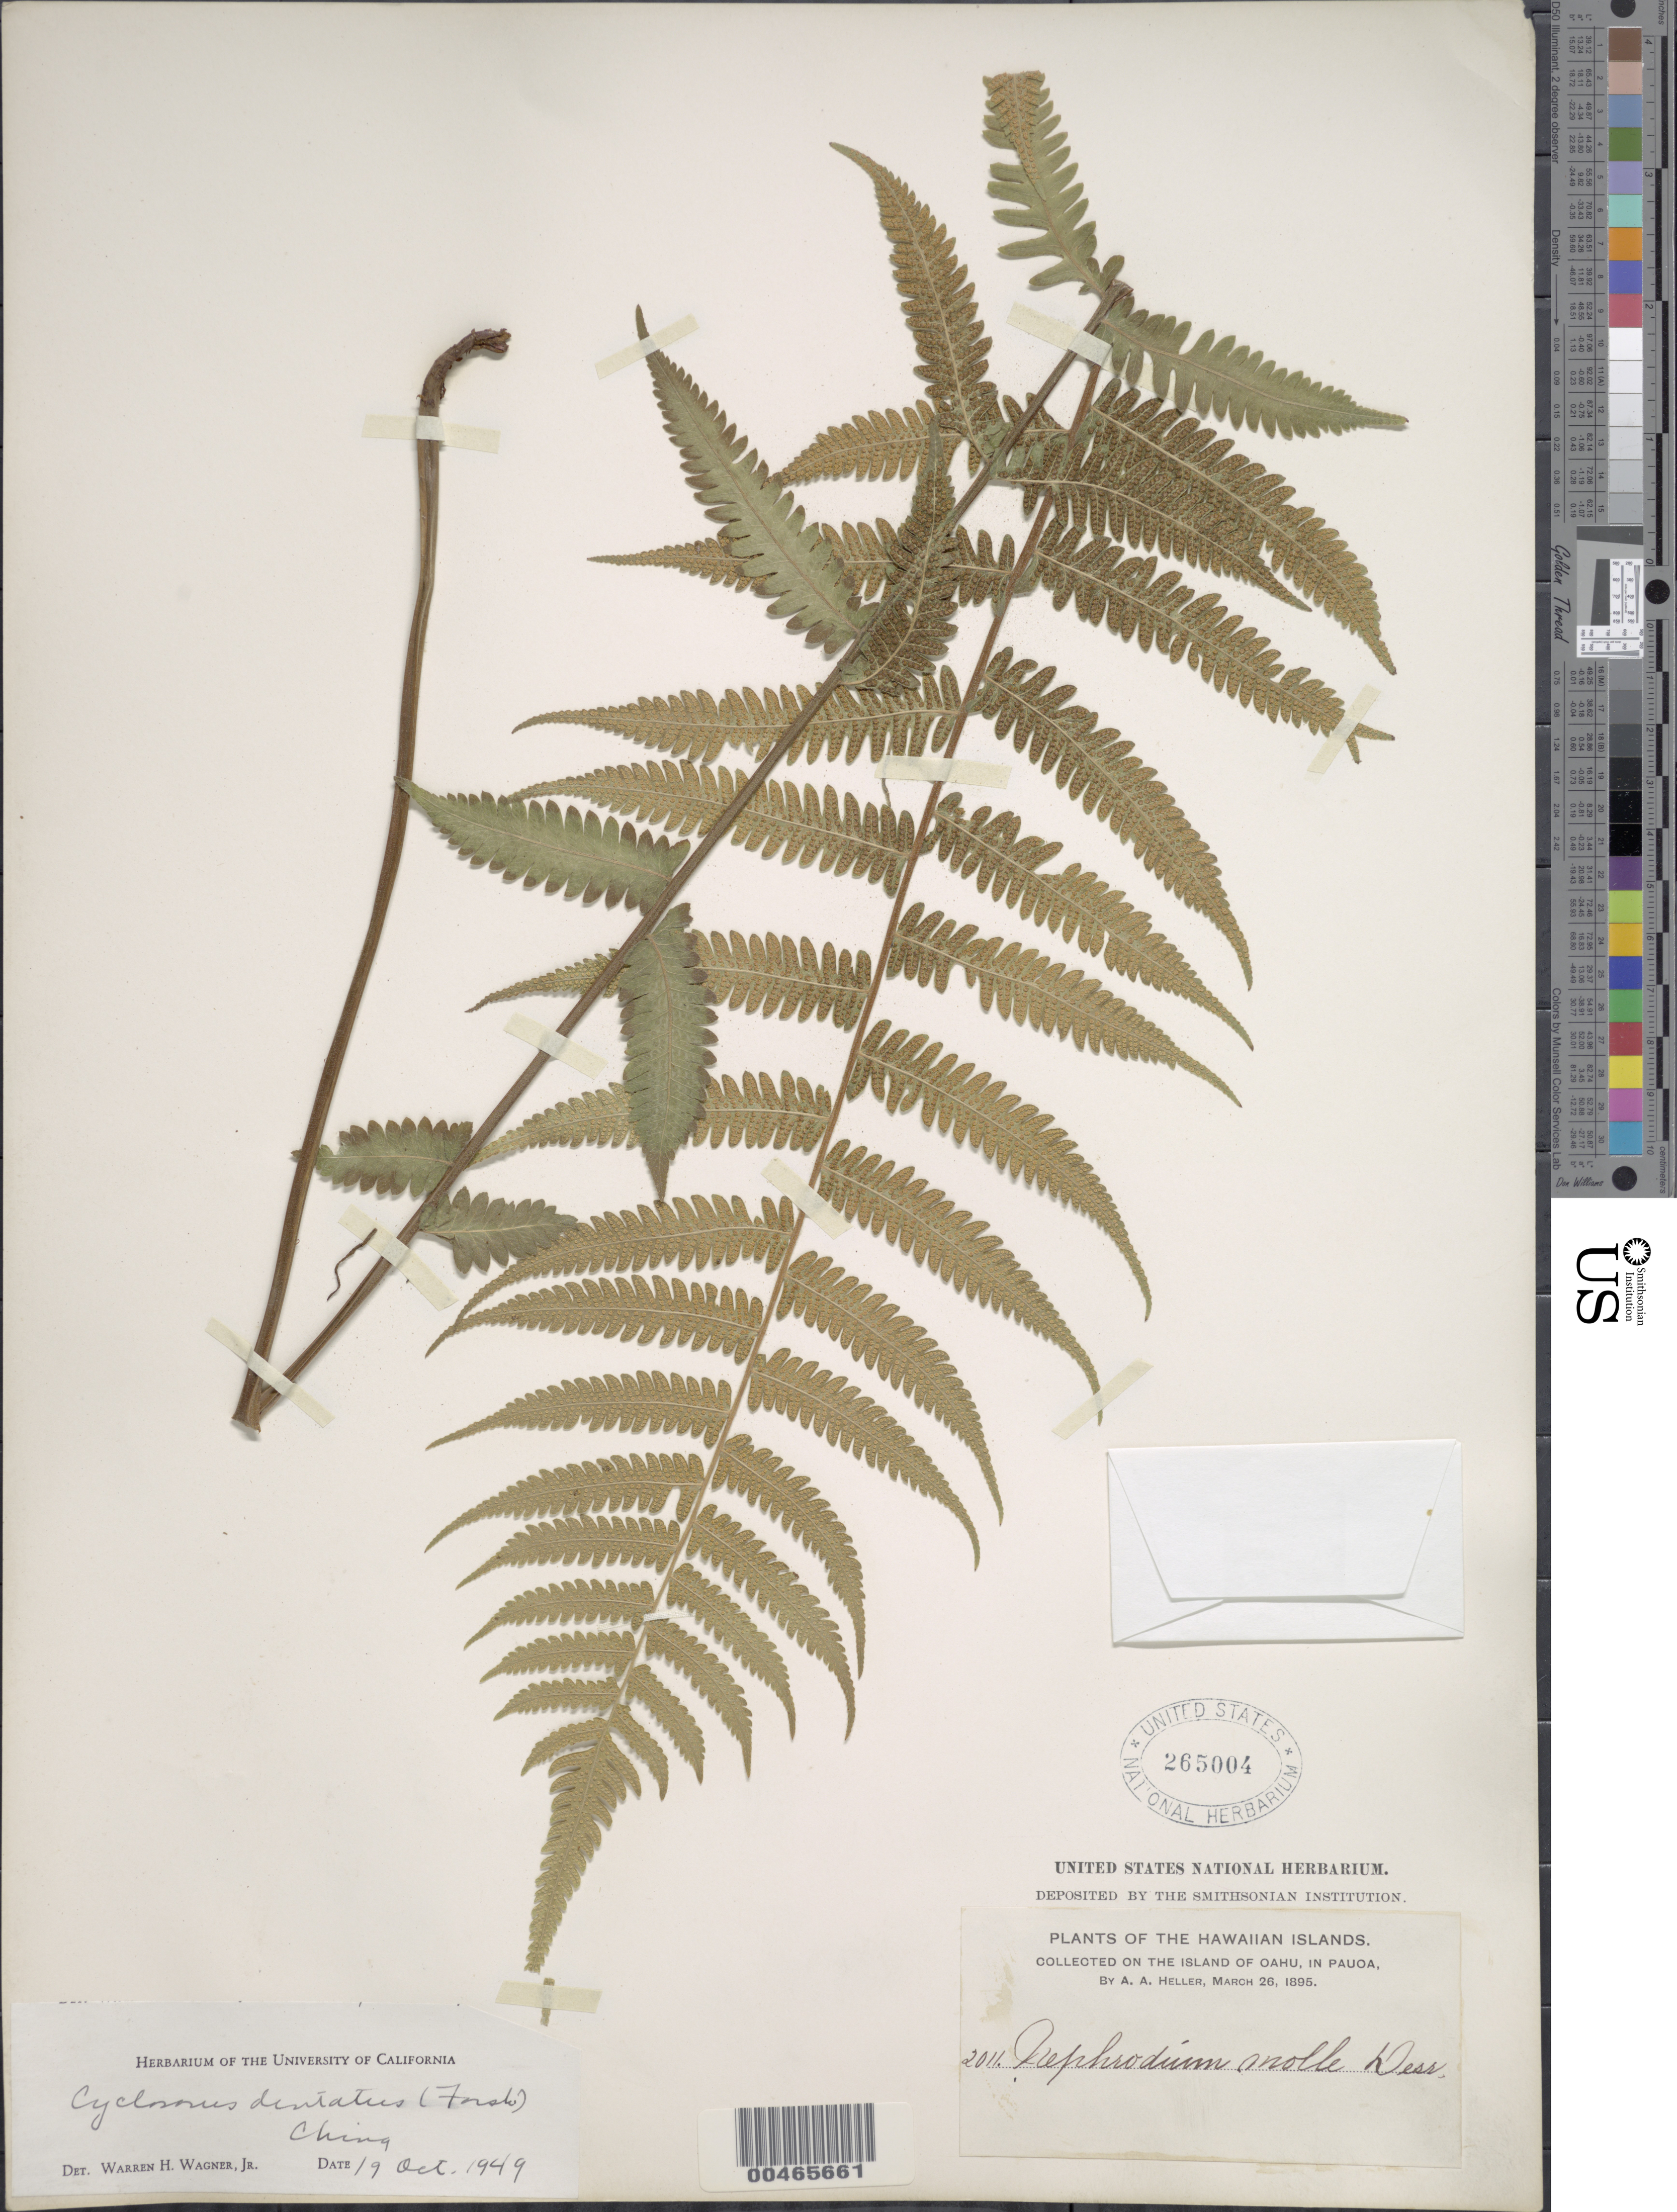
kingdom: Plantae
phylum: Tracheophyta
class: Polypodiopsida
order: Polypodiales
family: Thelypteridaceae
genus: Christella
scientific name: Christella dentata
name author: (Forssk.) Brownsey & Jermy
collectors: A. A. Heller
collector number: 2011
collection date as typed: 26 Mar 1895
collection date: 1895-03-26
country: United States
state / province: Hawaii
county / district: Honolulu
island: Oahu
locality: In Pauoa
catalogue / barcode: US 265004